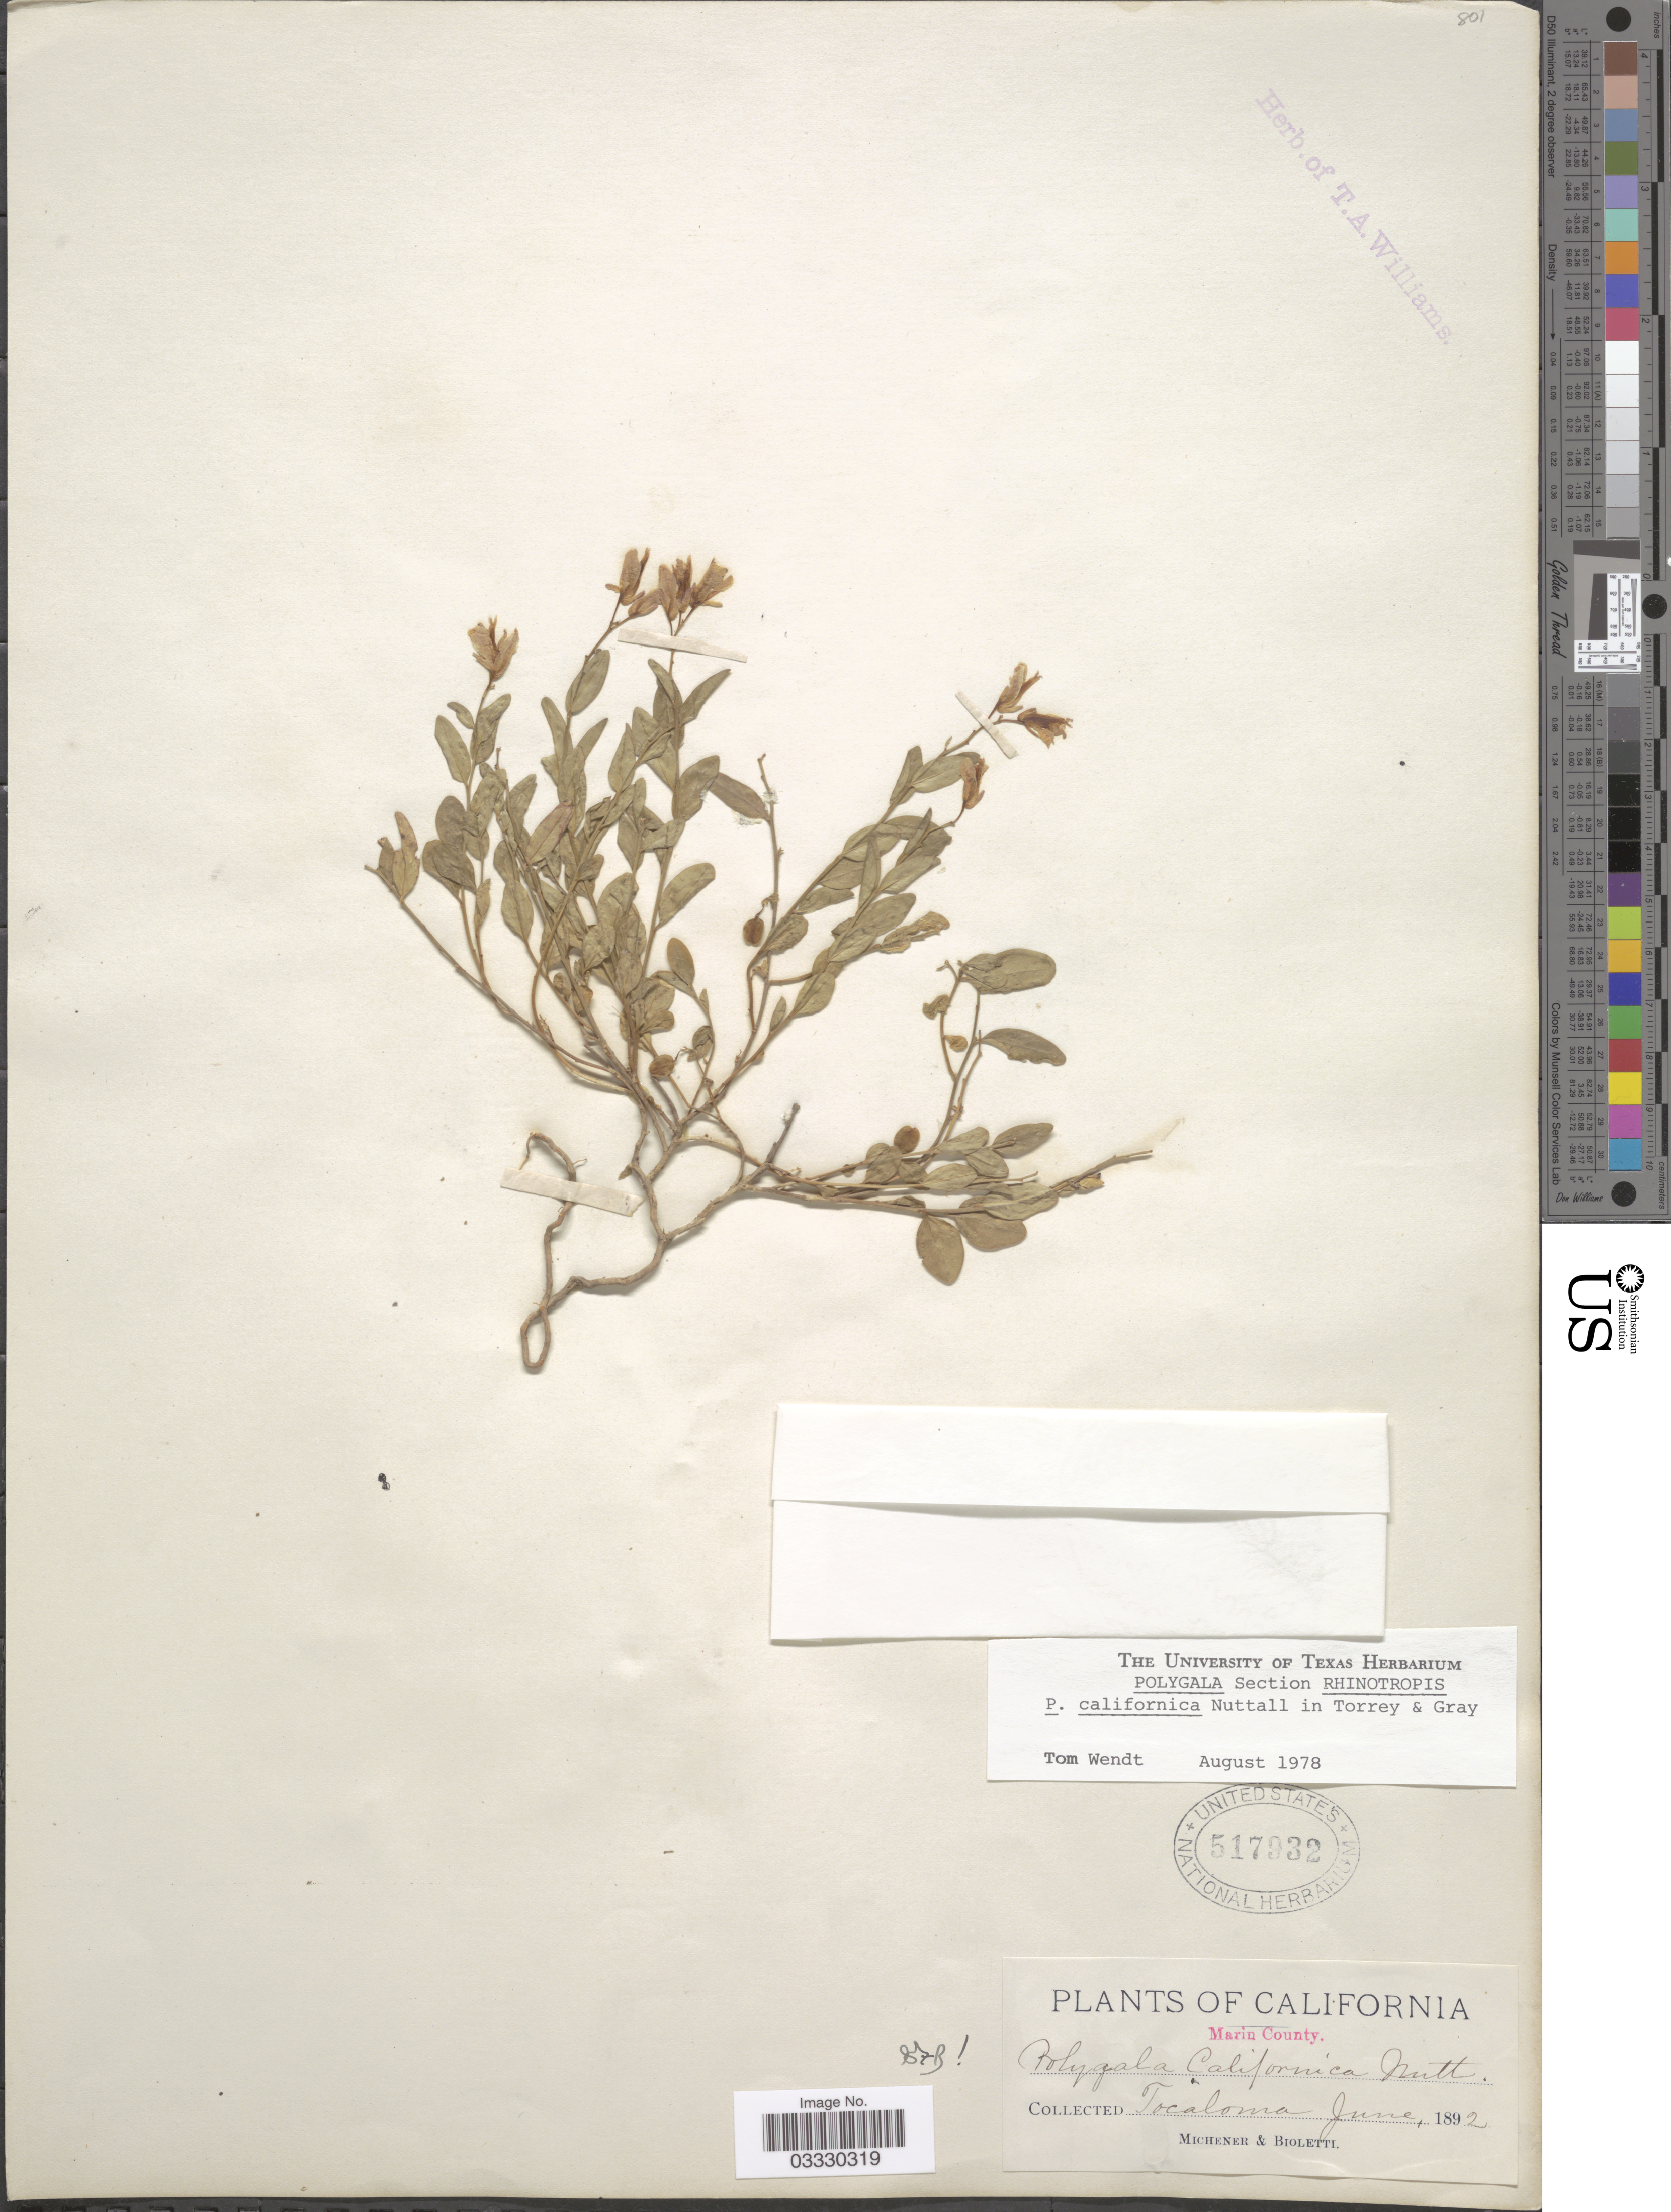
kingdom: Plantae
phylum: Tracheophyta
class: Magnoliopsida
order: Fabales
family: Polygalaceae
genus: Rhinotropis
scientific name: Rhinotropis californica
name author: (Nutt.) J.R. Abbott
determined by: Strong, Mark T., (BOT), Smithsonian Institution - National Museum of Natural History (UNITED STATES)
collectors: -. Michener & -- Bioletti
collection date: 1892-06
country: United States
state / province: California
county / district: Marin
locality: Marin County. Tocaloma.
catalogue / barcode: US 517932